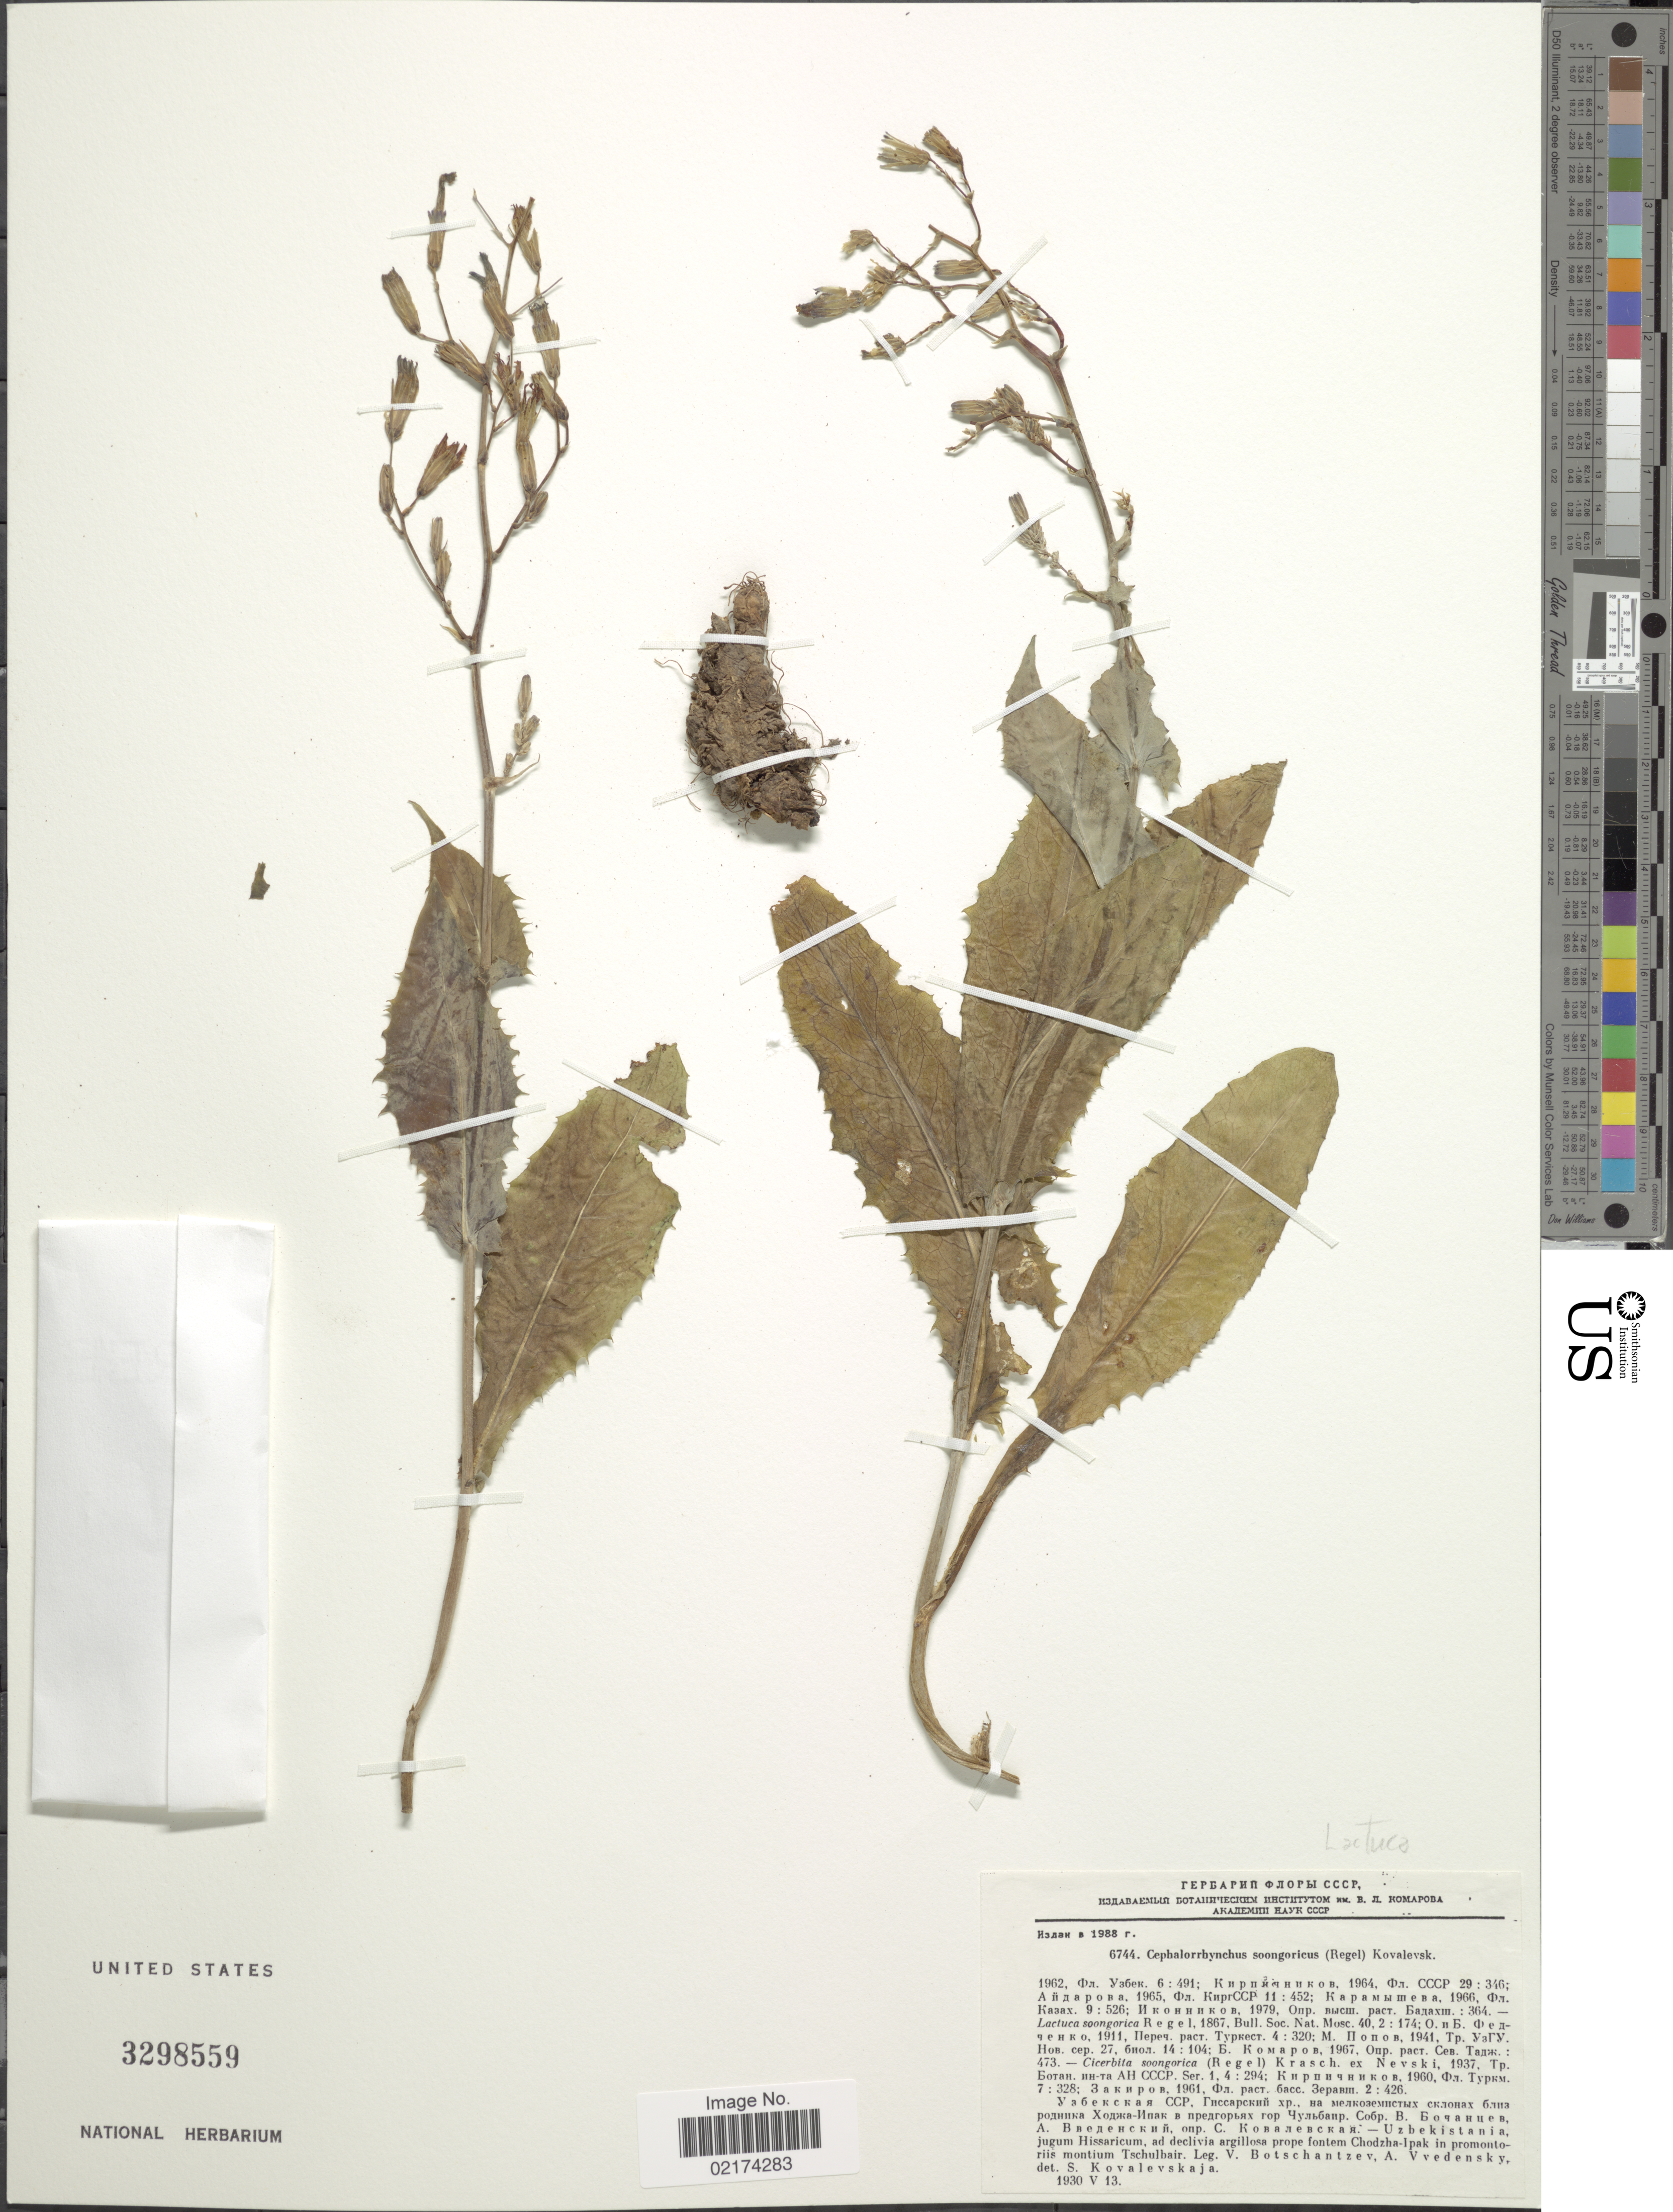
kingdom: Plantae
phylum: Tracheophyta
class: Magnoliopsida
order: Asterales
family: Asteraceae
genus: Lactuca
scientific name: Lactuca soongorica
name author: Regel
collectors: V. P. Botschantzev & A. Vvedensky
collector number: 6744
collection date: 1930-05-13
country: Uzbekistan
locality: Uzbekistania, jugum Hissaricum, prope fontem Chodzha-Ipak, montium Tschulbair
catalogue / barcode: US 3298559